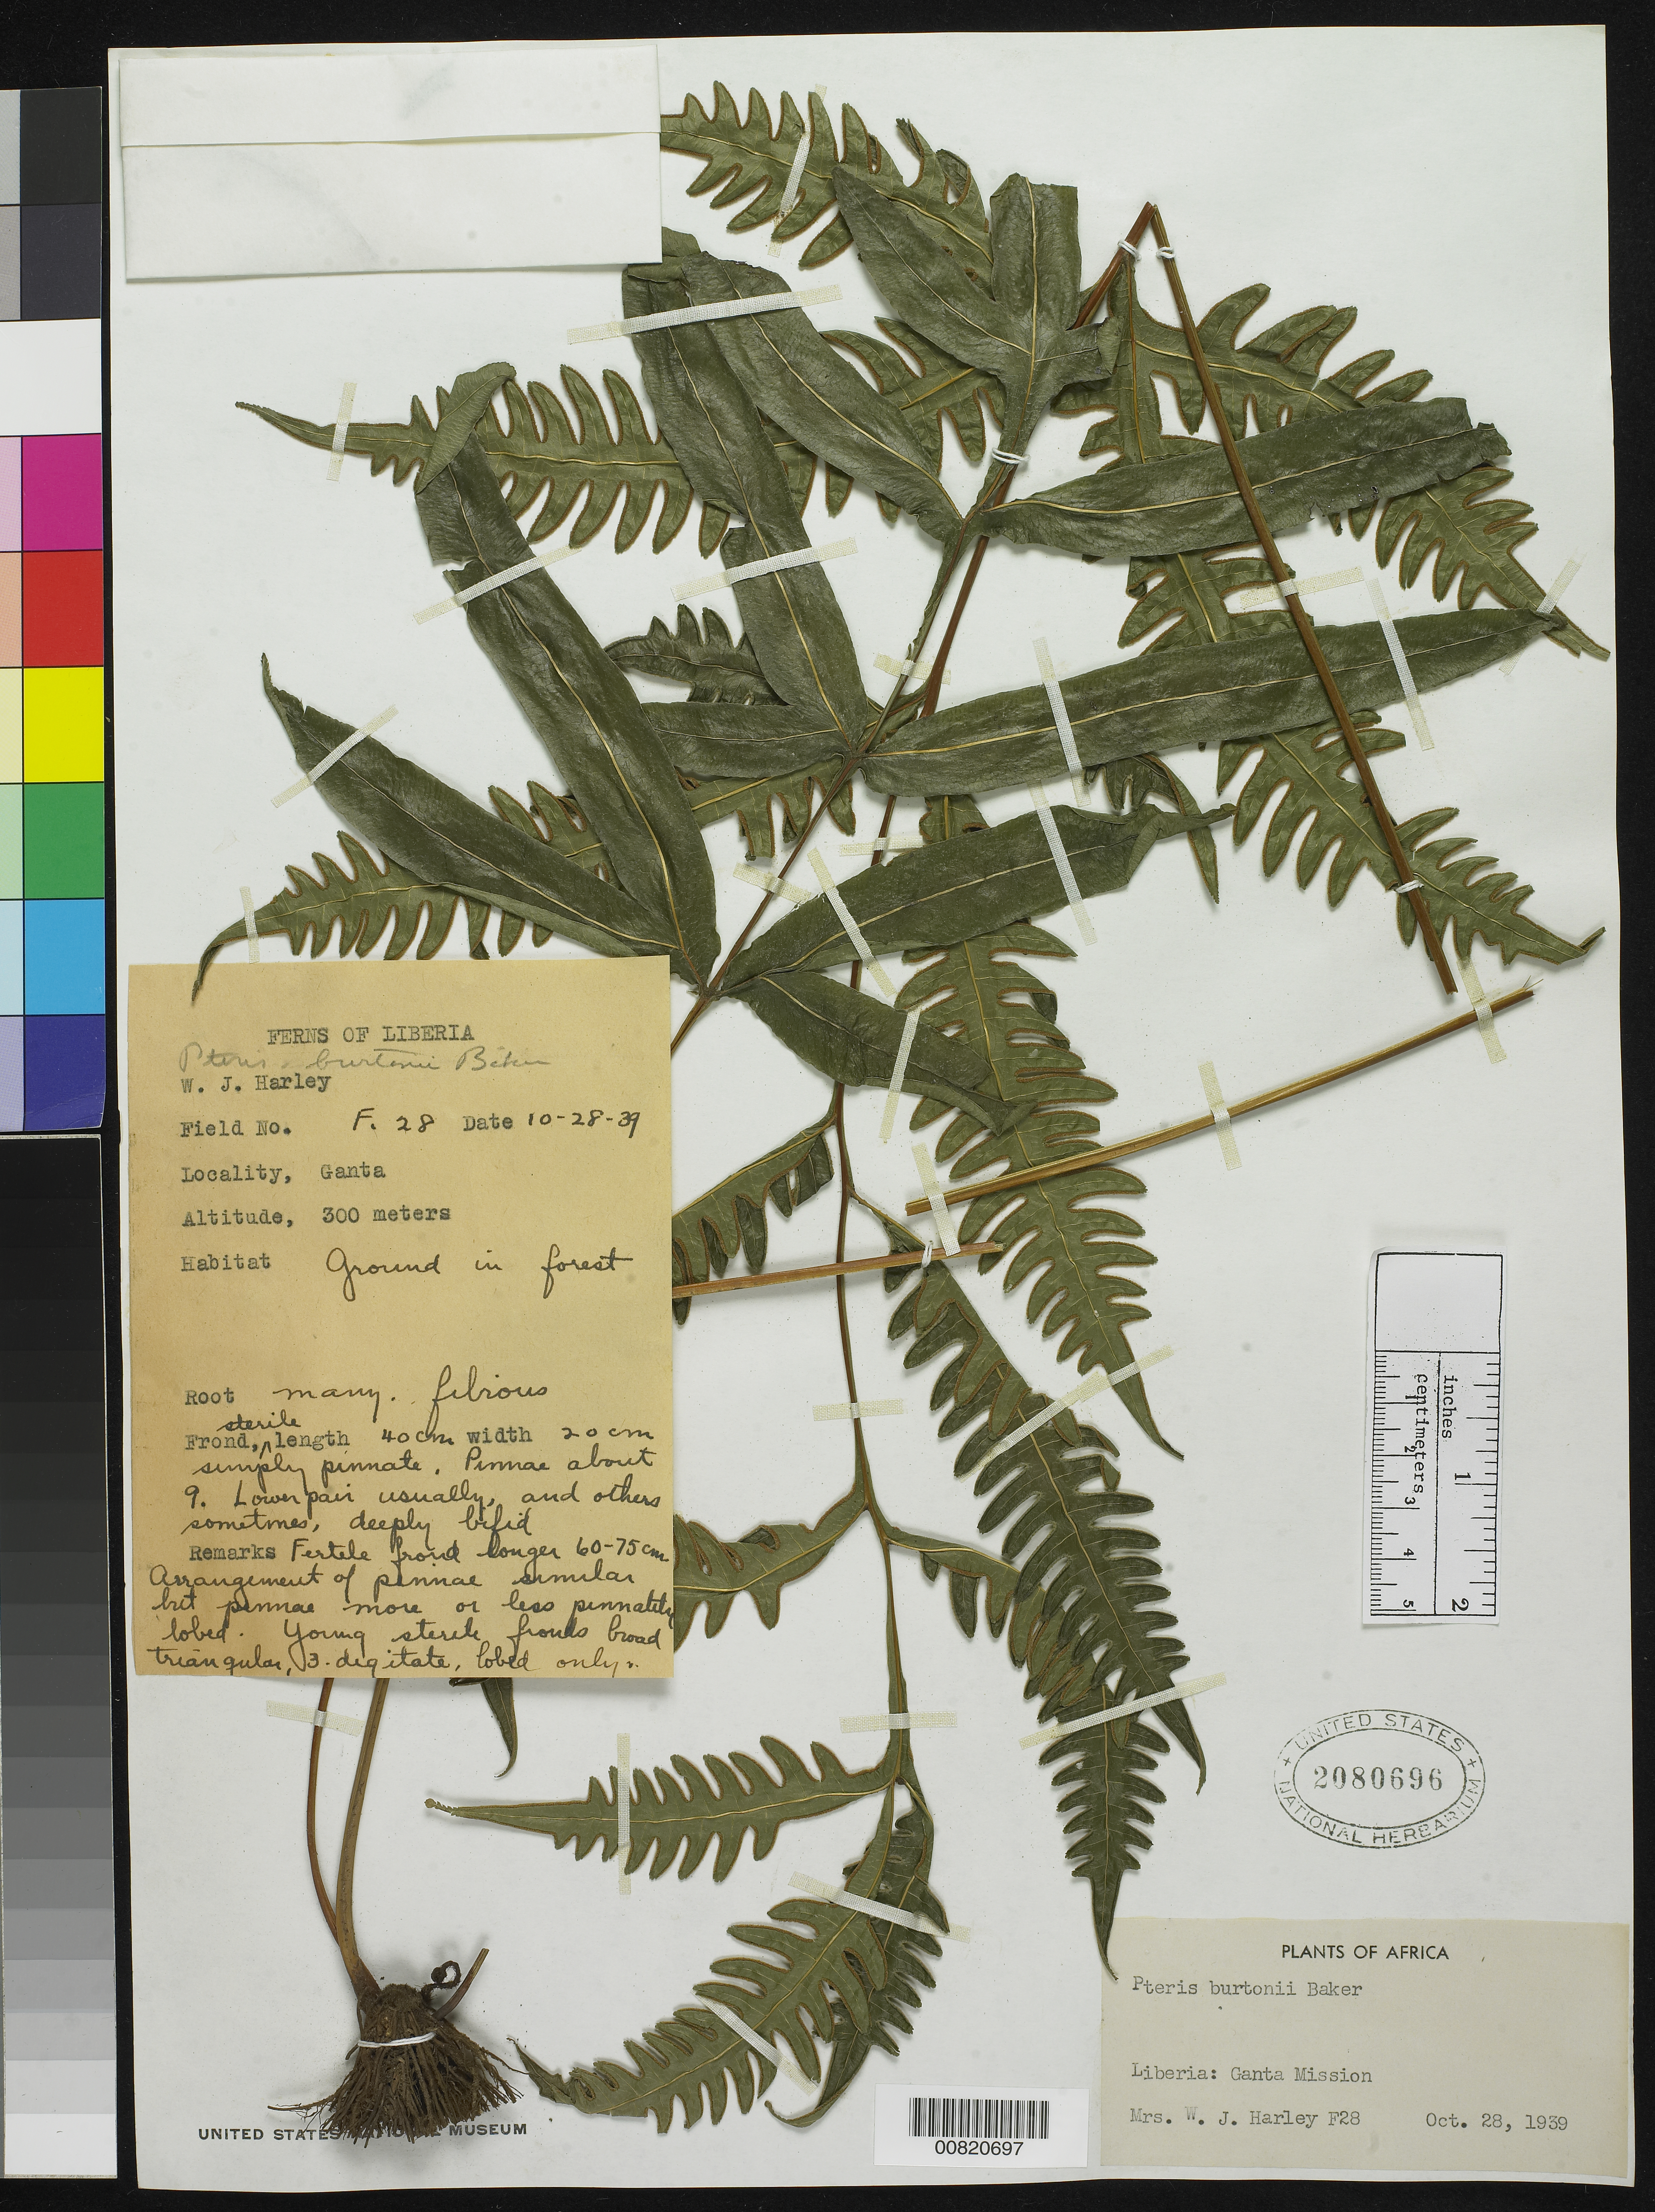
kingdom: Plantae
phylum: Tracheophyta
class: Polypodiopsida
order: Polypodiales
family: Pteridaceae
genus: Pteris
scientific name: Pteris atrovirens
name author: Willd.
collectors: Harley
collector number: F 28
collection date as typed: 28 Oct 1939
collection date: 1939-10-28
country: Liberia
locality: Ganta Mission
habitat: Forest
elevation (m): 300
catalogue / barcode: US 2080696